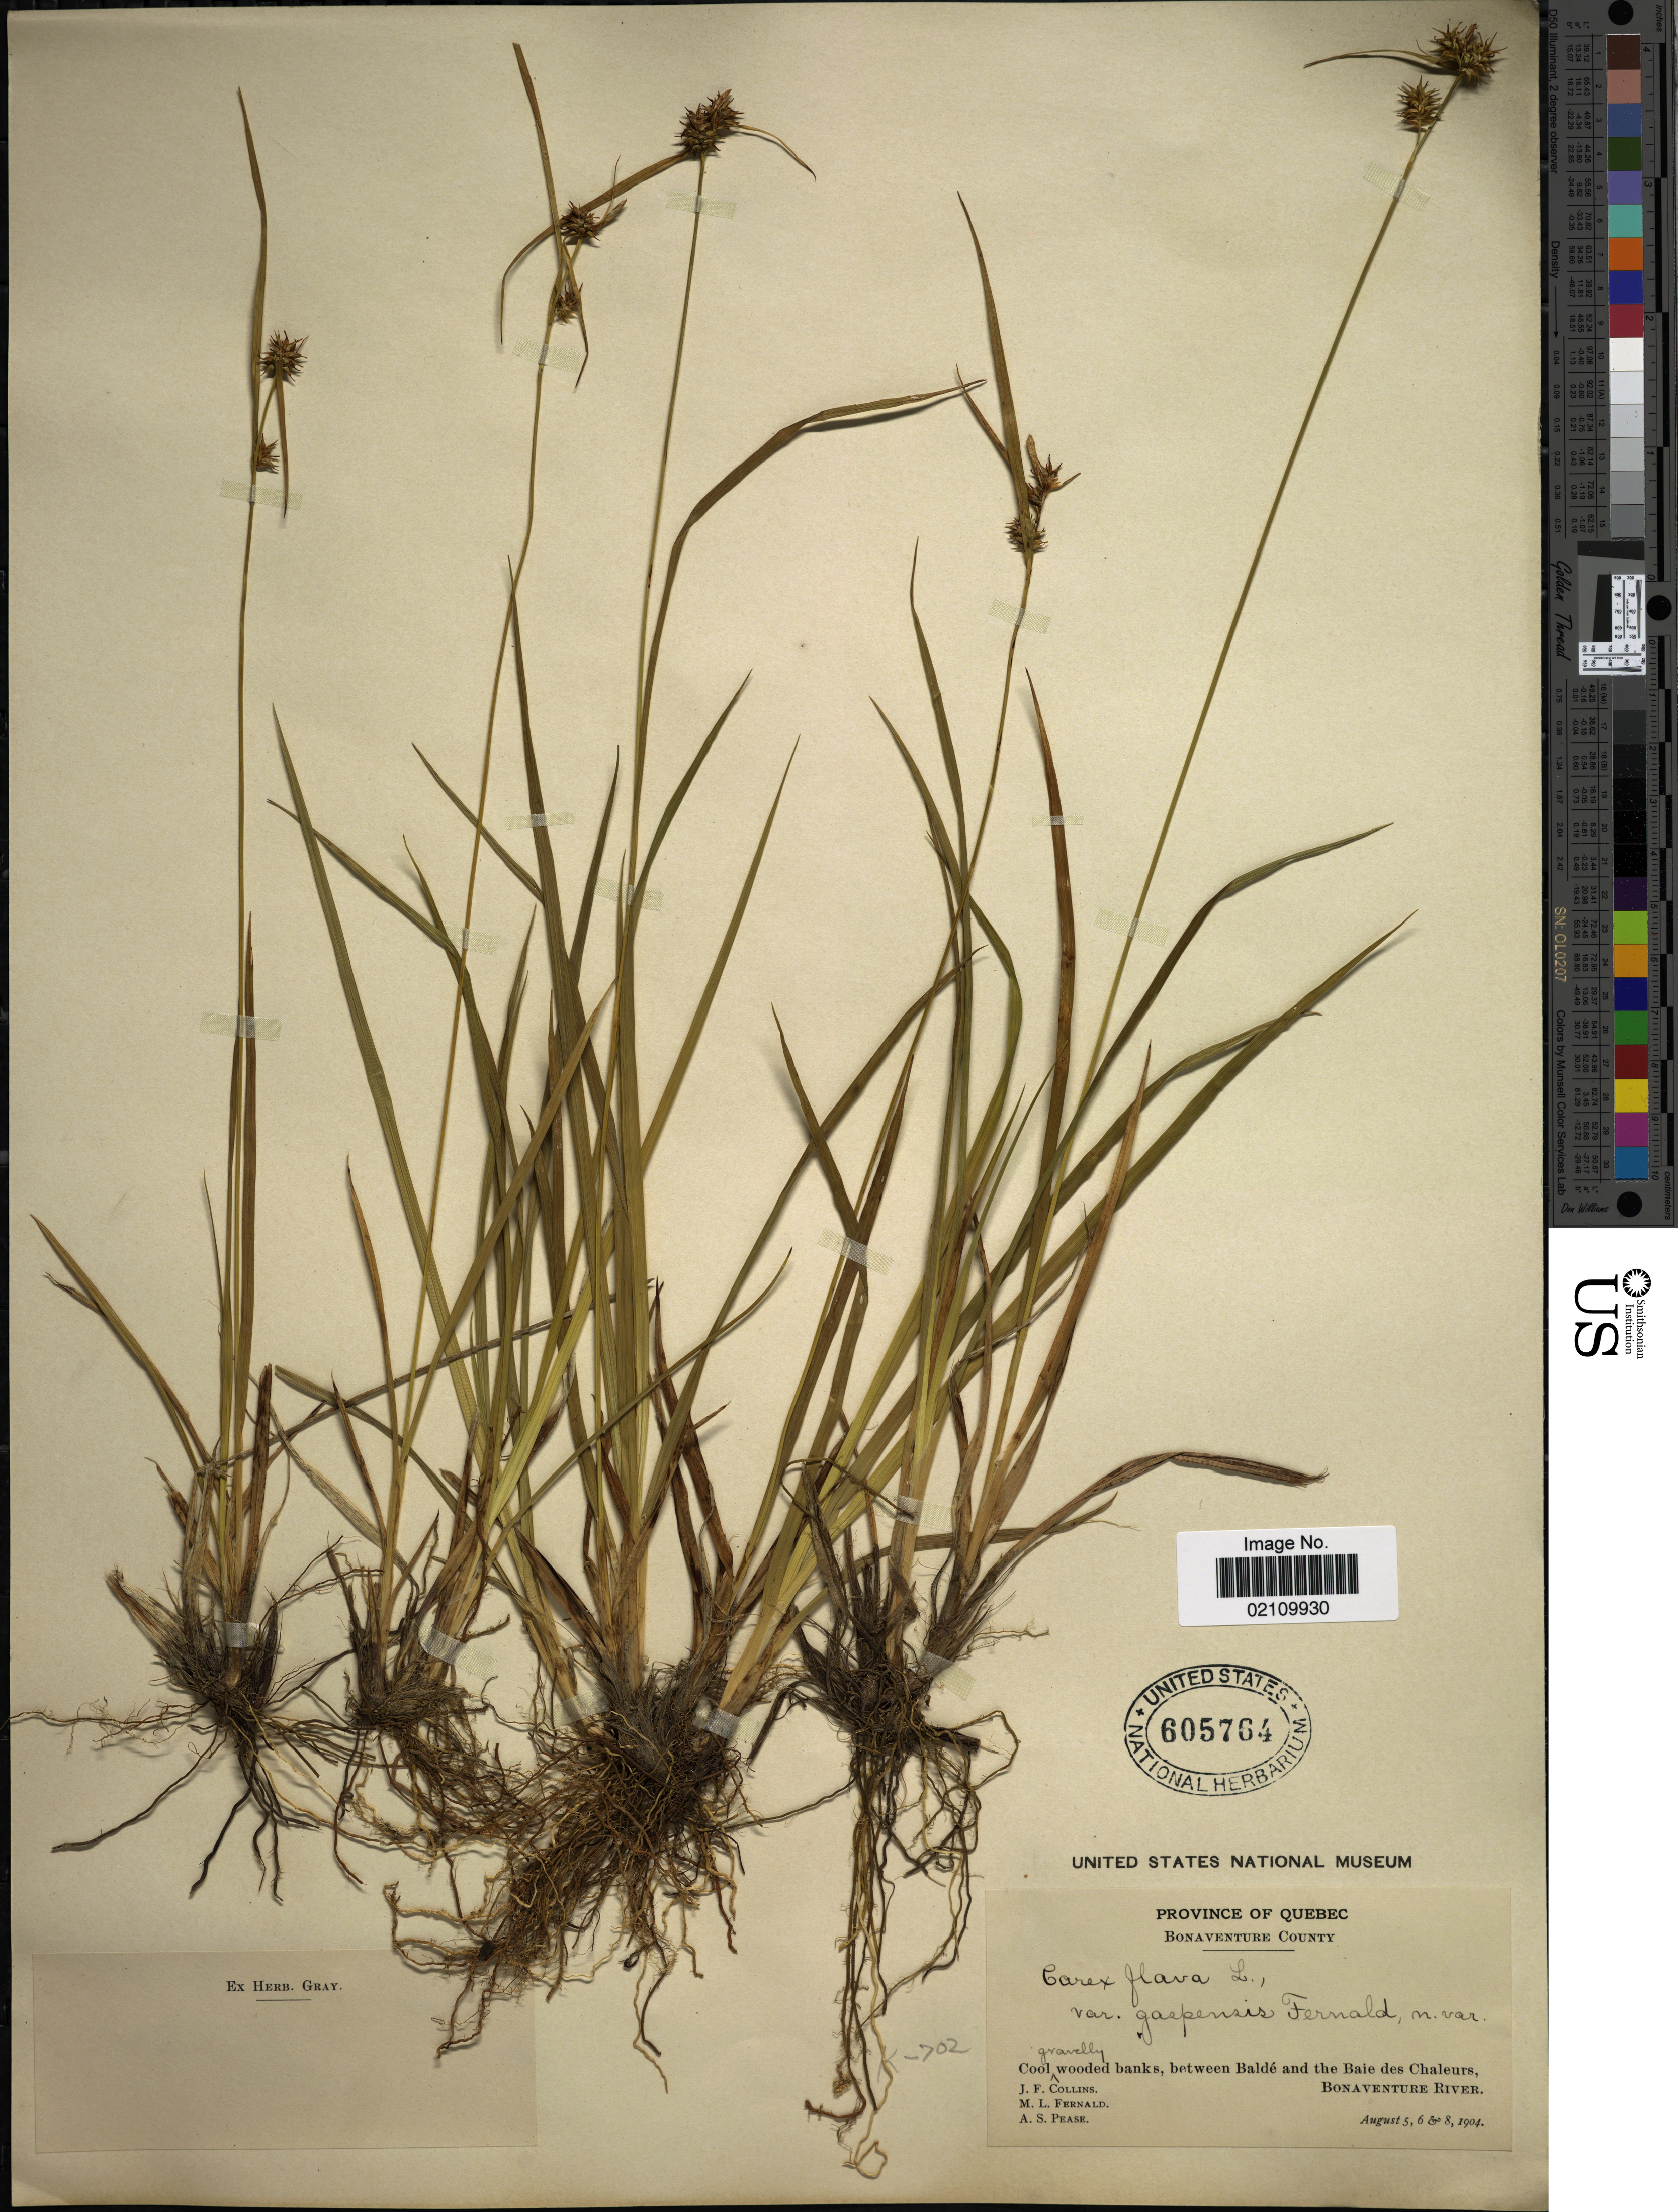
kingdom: Plantae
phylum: Tracheophyta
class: Liliopsida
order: Poales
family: Cyperaceae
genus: Carex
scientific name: Carex flava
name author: L.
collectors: J. Collins, M. L. Fernald & A. S. Pease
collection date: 1904-08-05/1904-08-08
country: Canada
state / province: Quebec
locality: Bonaventure County. Cool gravelly wooded banks, between Balde and the Baie des Chaleurs, Bonaventure River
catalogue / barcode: US 605764